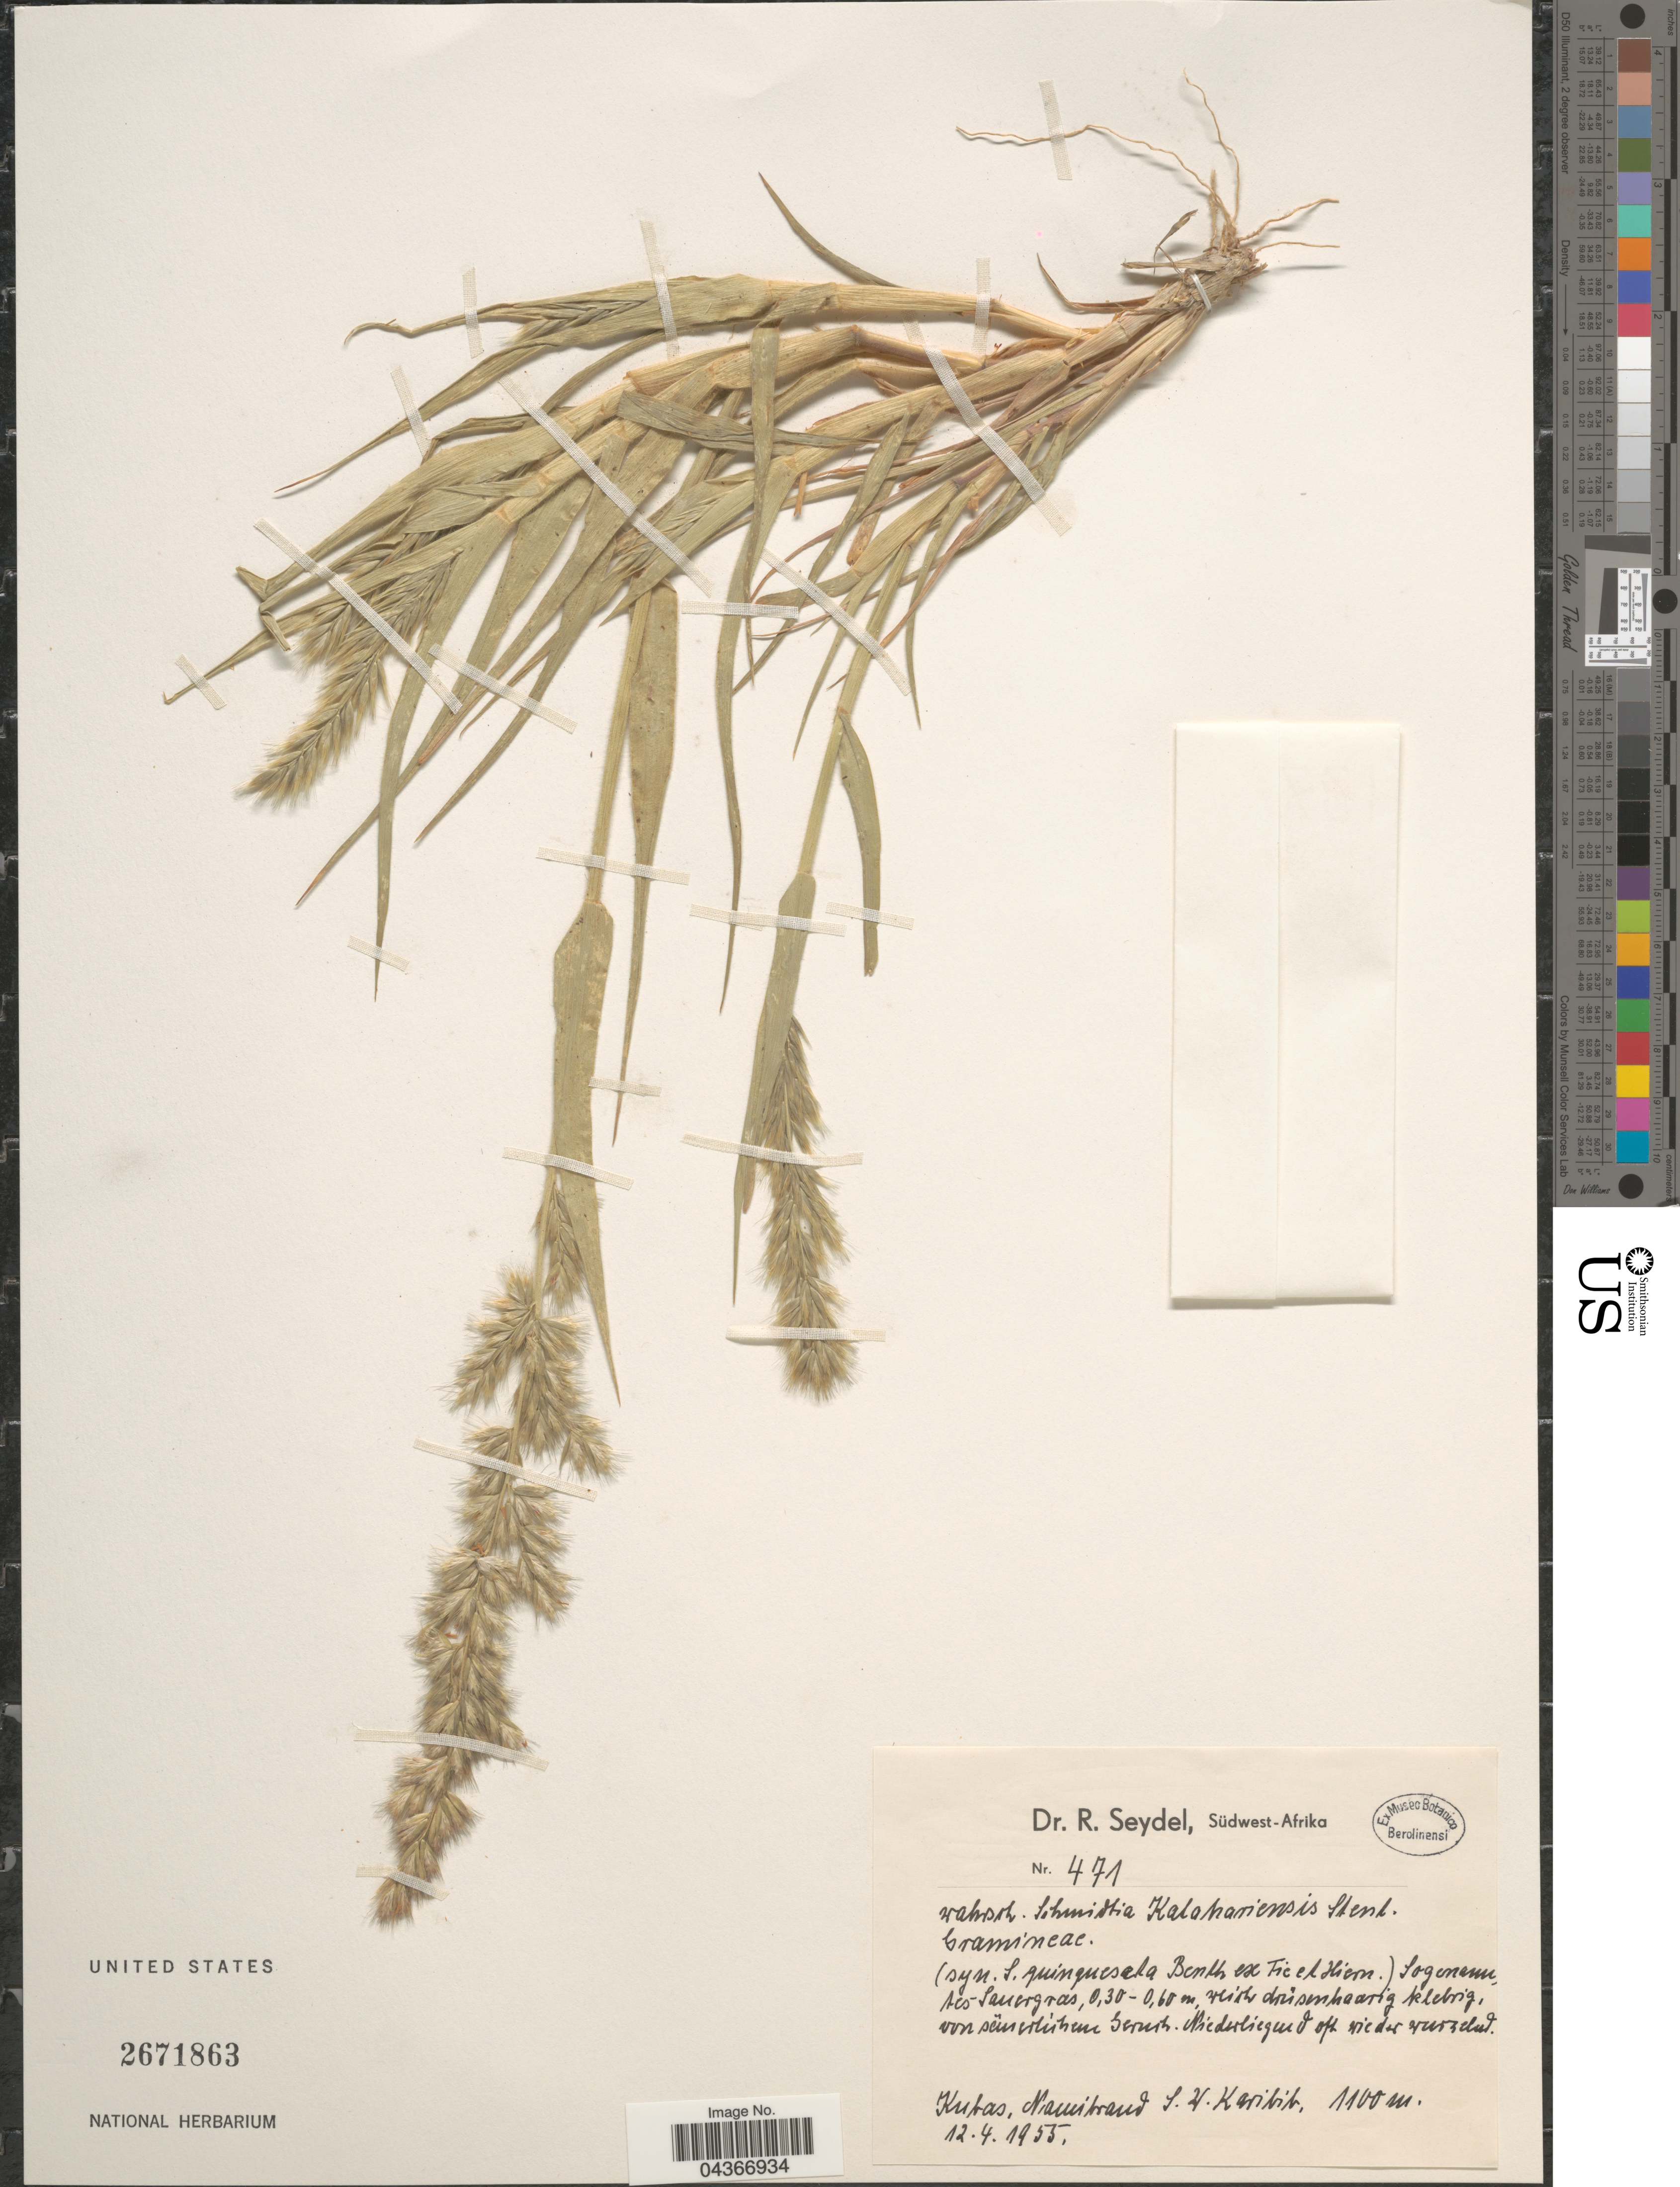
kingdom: Plantae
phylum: Tracheophyta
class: Liliopsida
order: Poales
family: Poaceae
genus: Schmidtia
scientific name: Schmidtia kalahariensis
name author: Stent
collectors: R. Seydel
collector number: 471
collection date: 1955-04-12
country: Namibia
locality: Südwest-Afrika. Kubas, Namibrand, S.W. Karibib.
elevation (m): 1100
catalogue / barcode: US 2671863